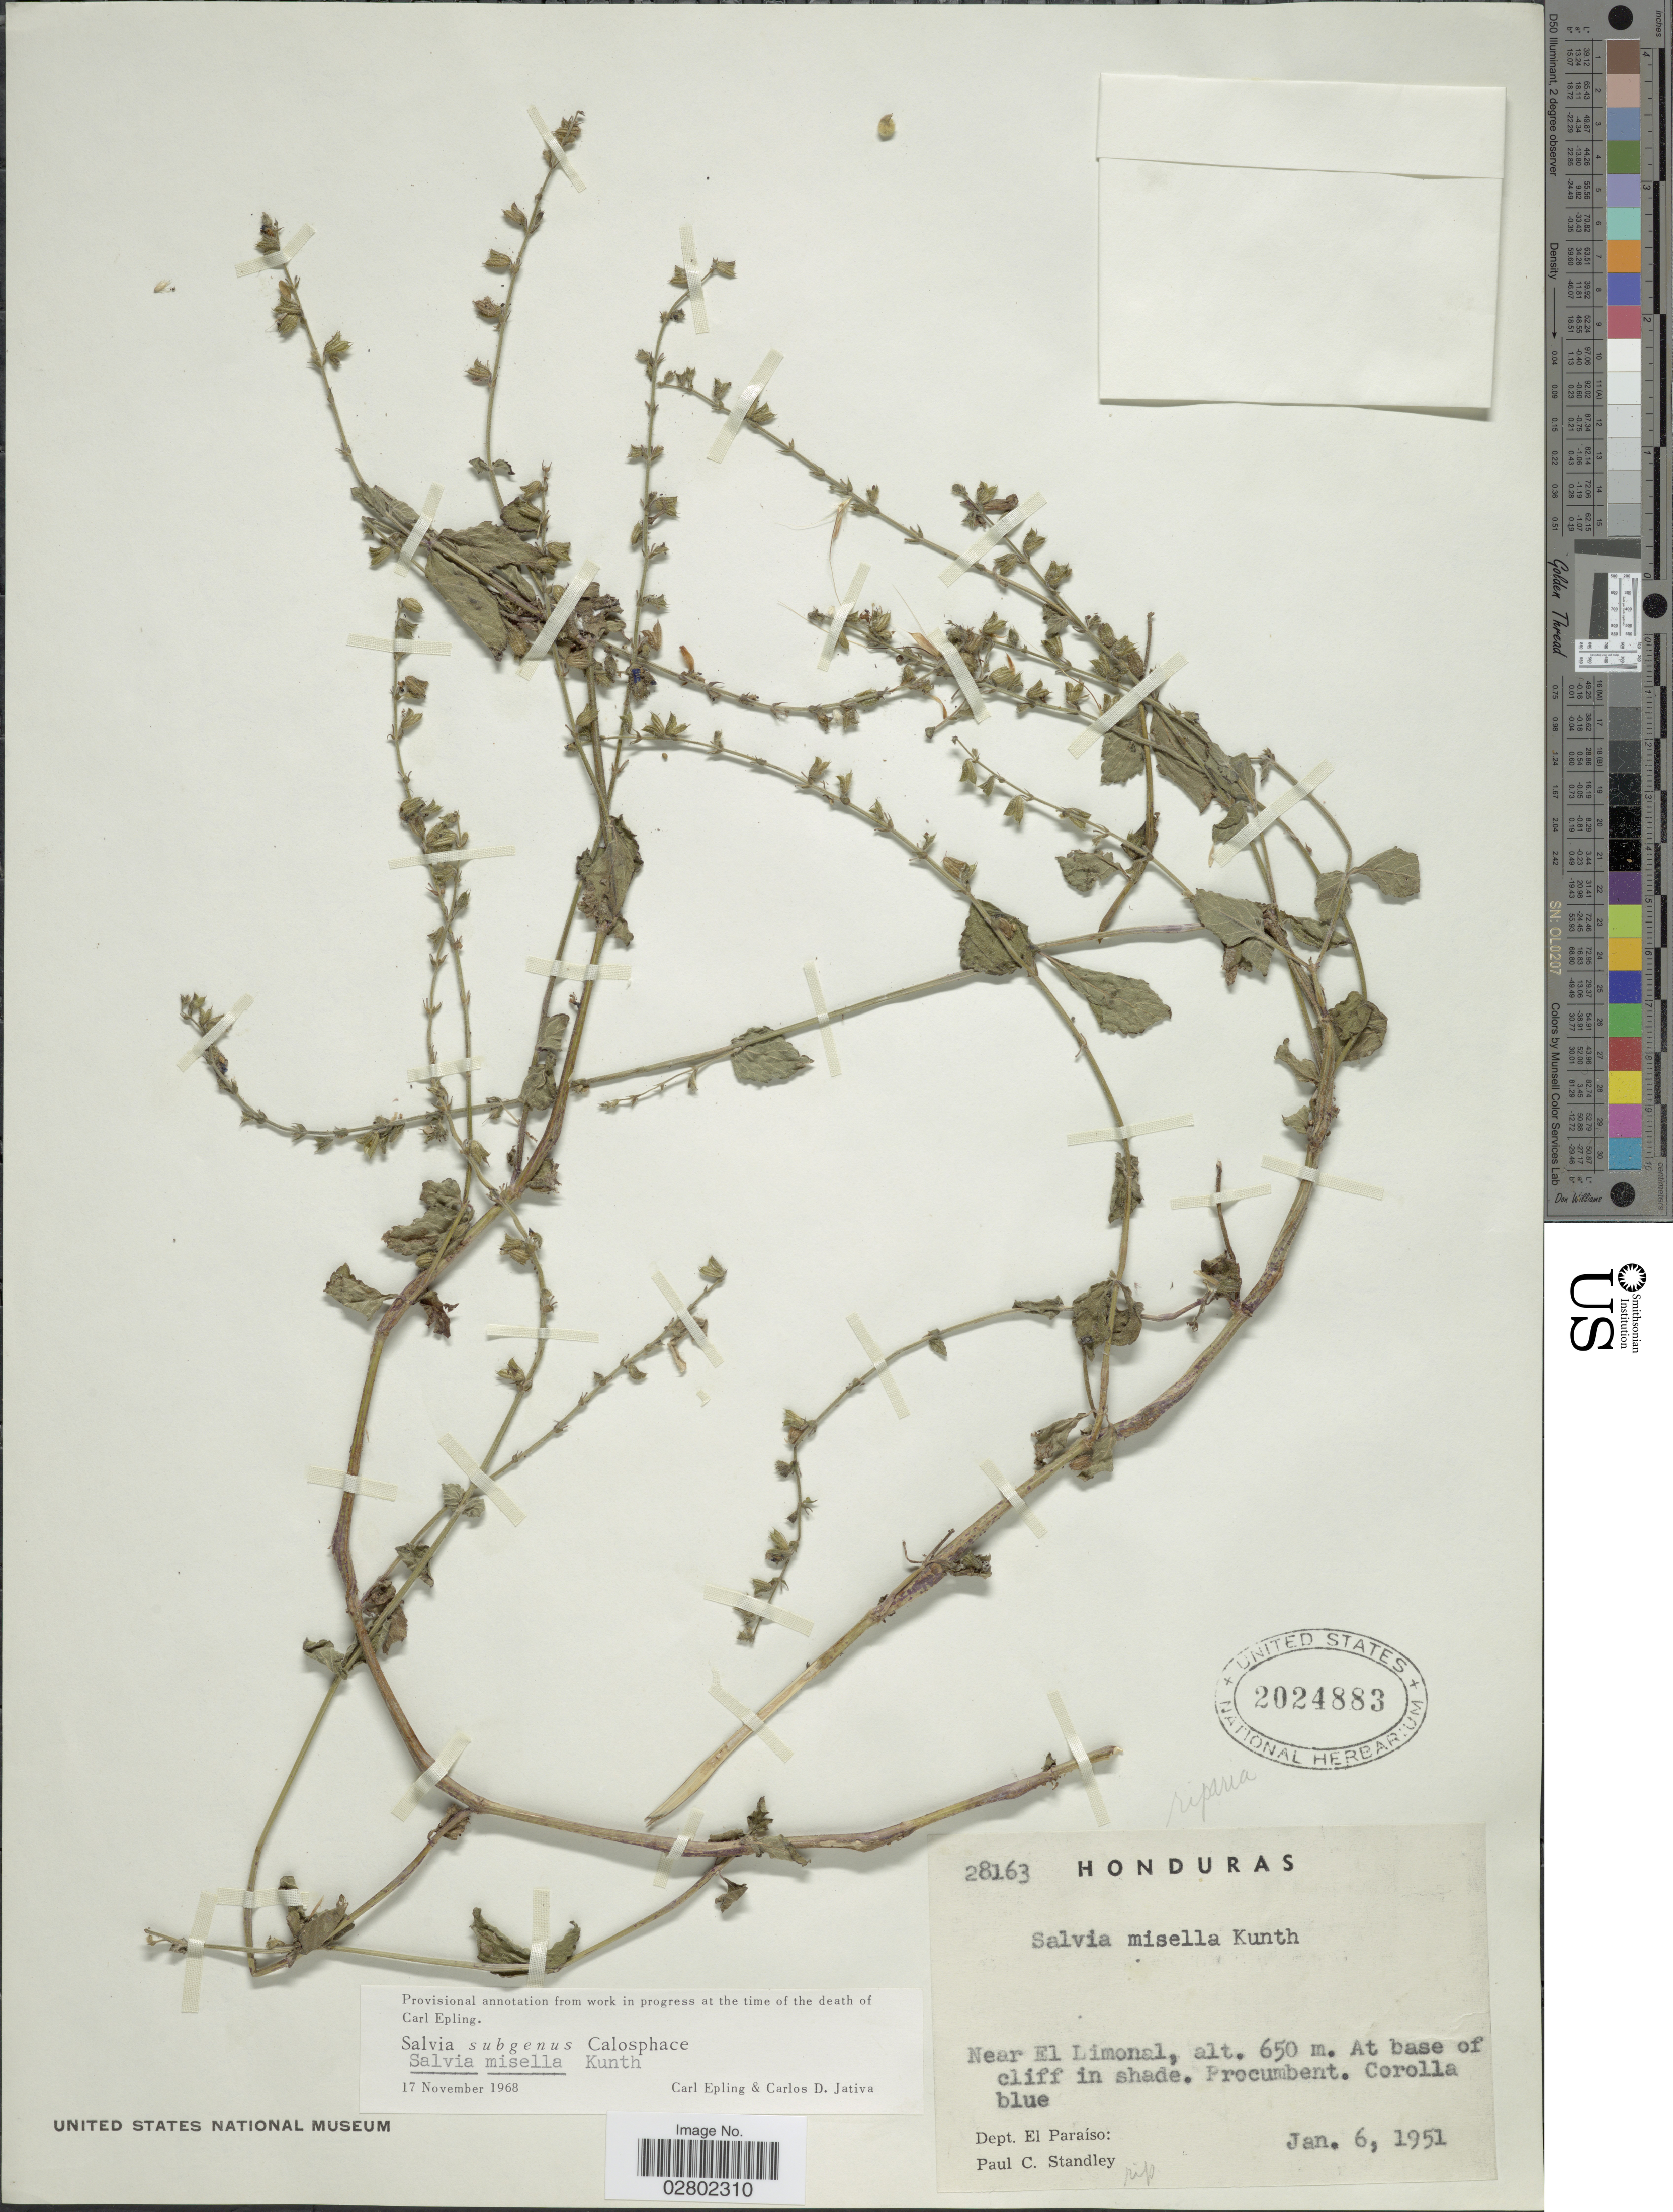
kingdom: Plantae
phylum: Tracheophyta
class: Magnoliopsida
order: Lamiales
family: Lamiaceae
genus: Salvia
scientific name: Salvia misella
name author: Kunth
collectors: P. C. Standley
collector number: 28163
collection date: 1951-01-06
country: Honduras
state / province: El Paraíso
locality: Near El Limonal, Dept. El Paraiso.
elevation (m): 650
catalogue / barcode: US 2024883